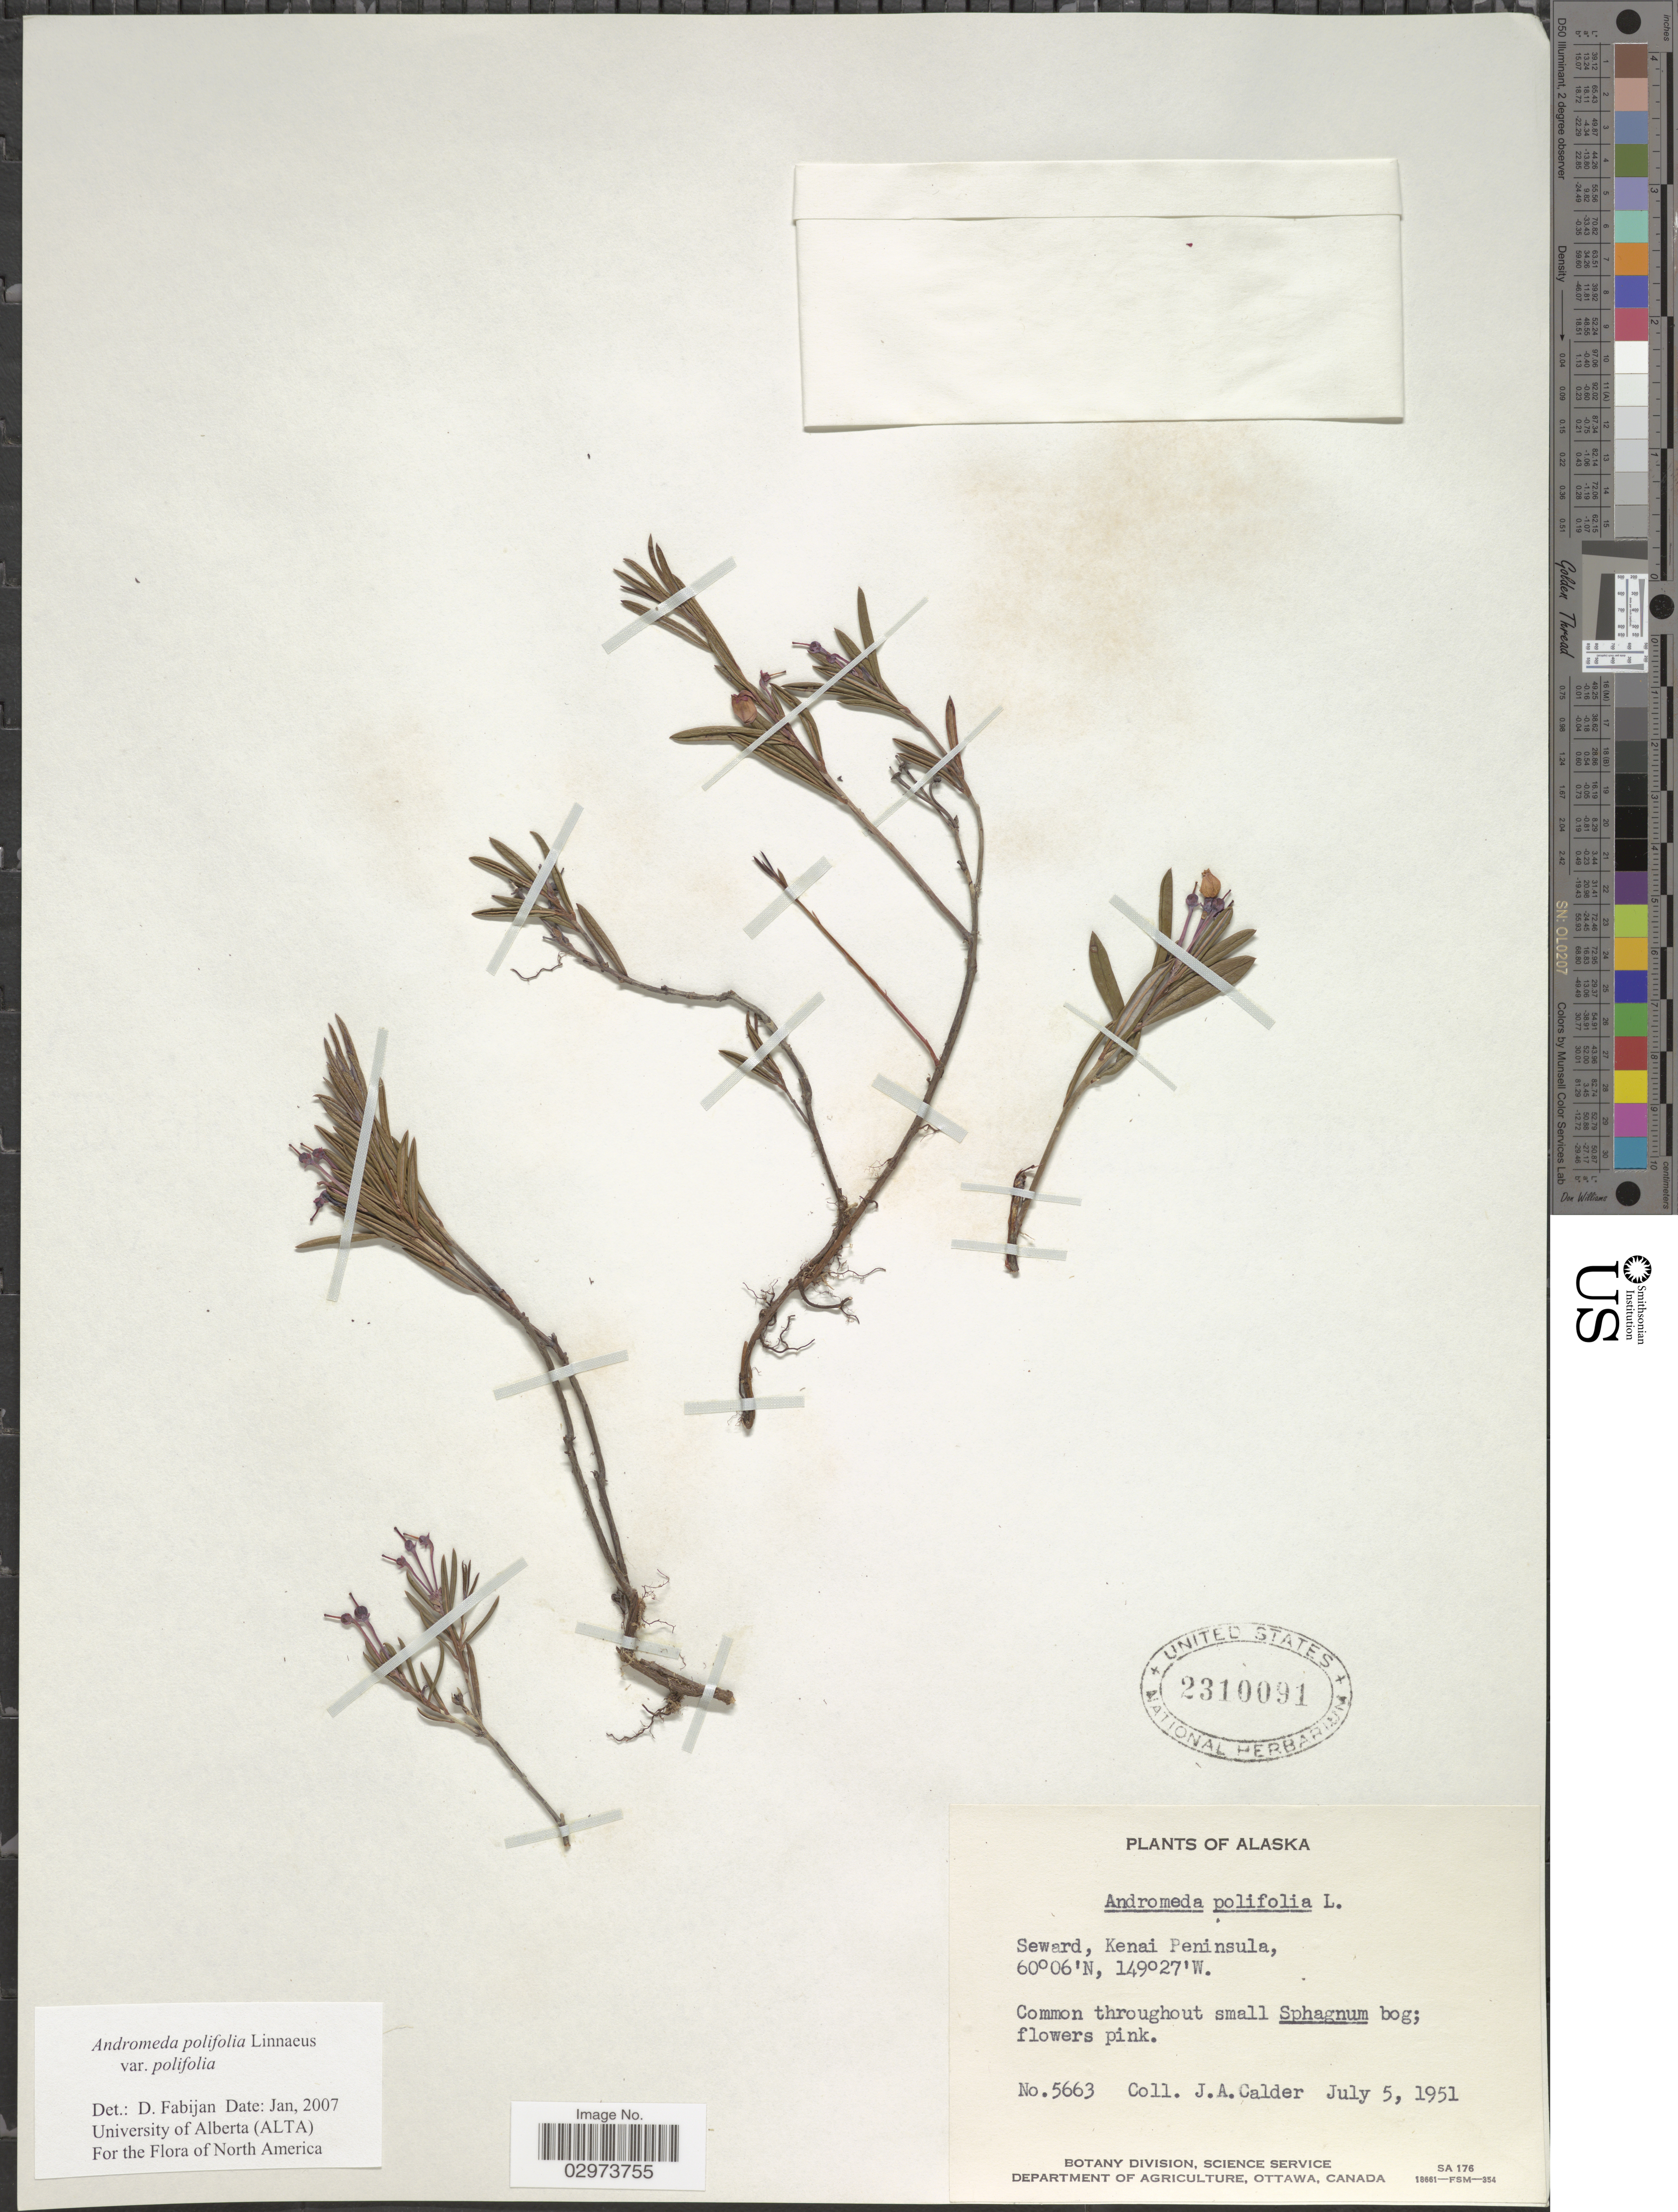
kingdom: Plantae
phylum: Tracheophyta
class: Magnoliopsida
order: Ericales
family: Ericaceae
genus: Andromeda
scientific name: Andromeda polifolia var. polifolia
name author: L.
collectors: J. A. Calder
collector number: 5663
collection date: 1951-07-05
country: United States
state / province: Alaska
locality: Seward, Kenai Peninsula.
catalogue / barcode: US 2310091